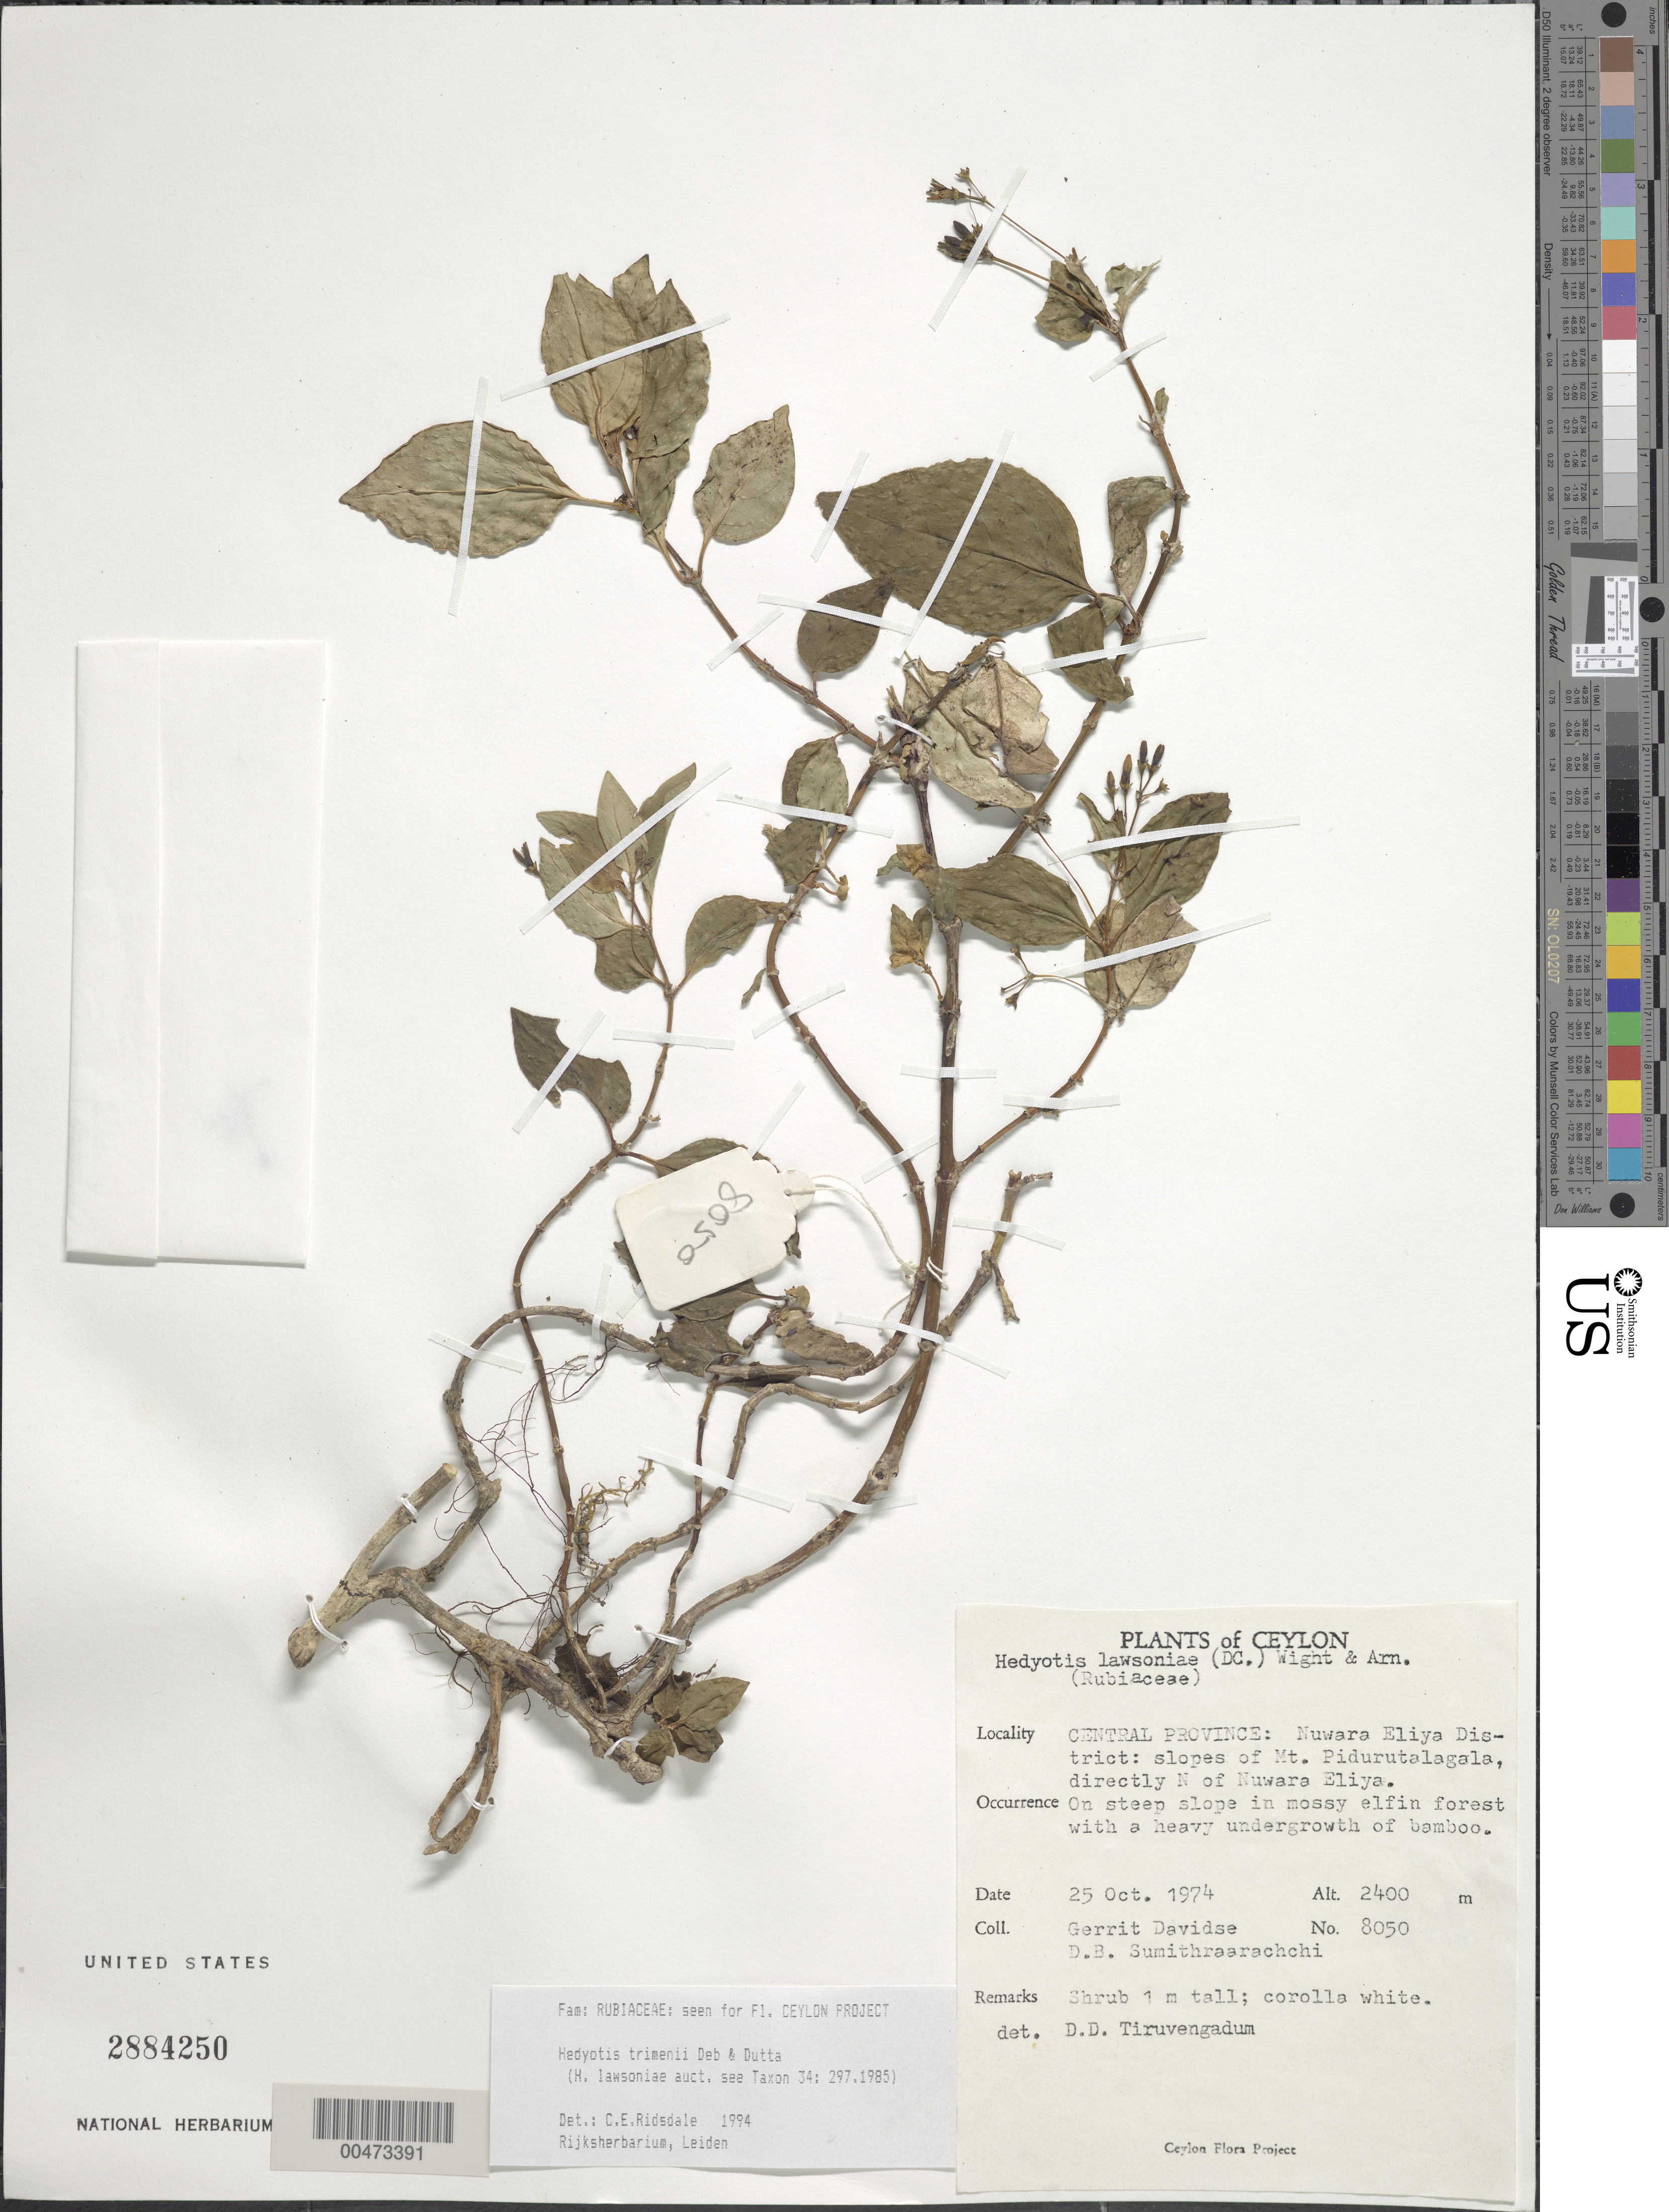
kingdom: Plantae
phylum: Tracheophyta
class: Magnoliopsida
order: Gentianales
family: Rubiaceae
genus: Hedyotis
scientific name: Hedyotis trimenii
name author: Deb & R. Dutta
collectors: G. Davidse & D. B. Sumithraarachchi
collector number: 8050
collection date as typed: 25 Oct 1974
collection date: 1974-10-25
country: Sri Lanka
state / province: Central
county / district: Nuwara Eliya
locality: slopes of Mt. Pidurutalagala, directly N of Nuwara Eliya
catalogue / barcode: US 2884250